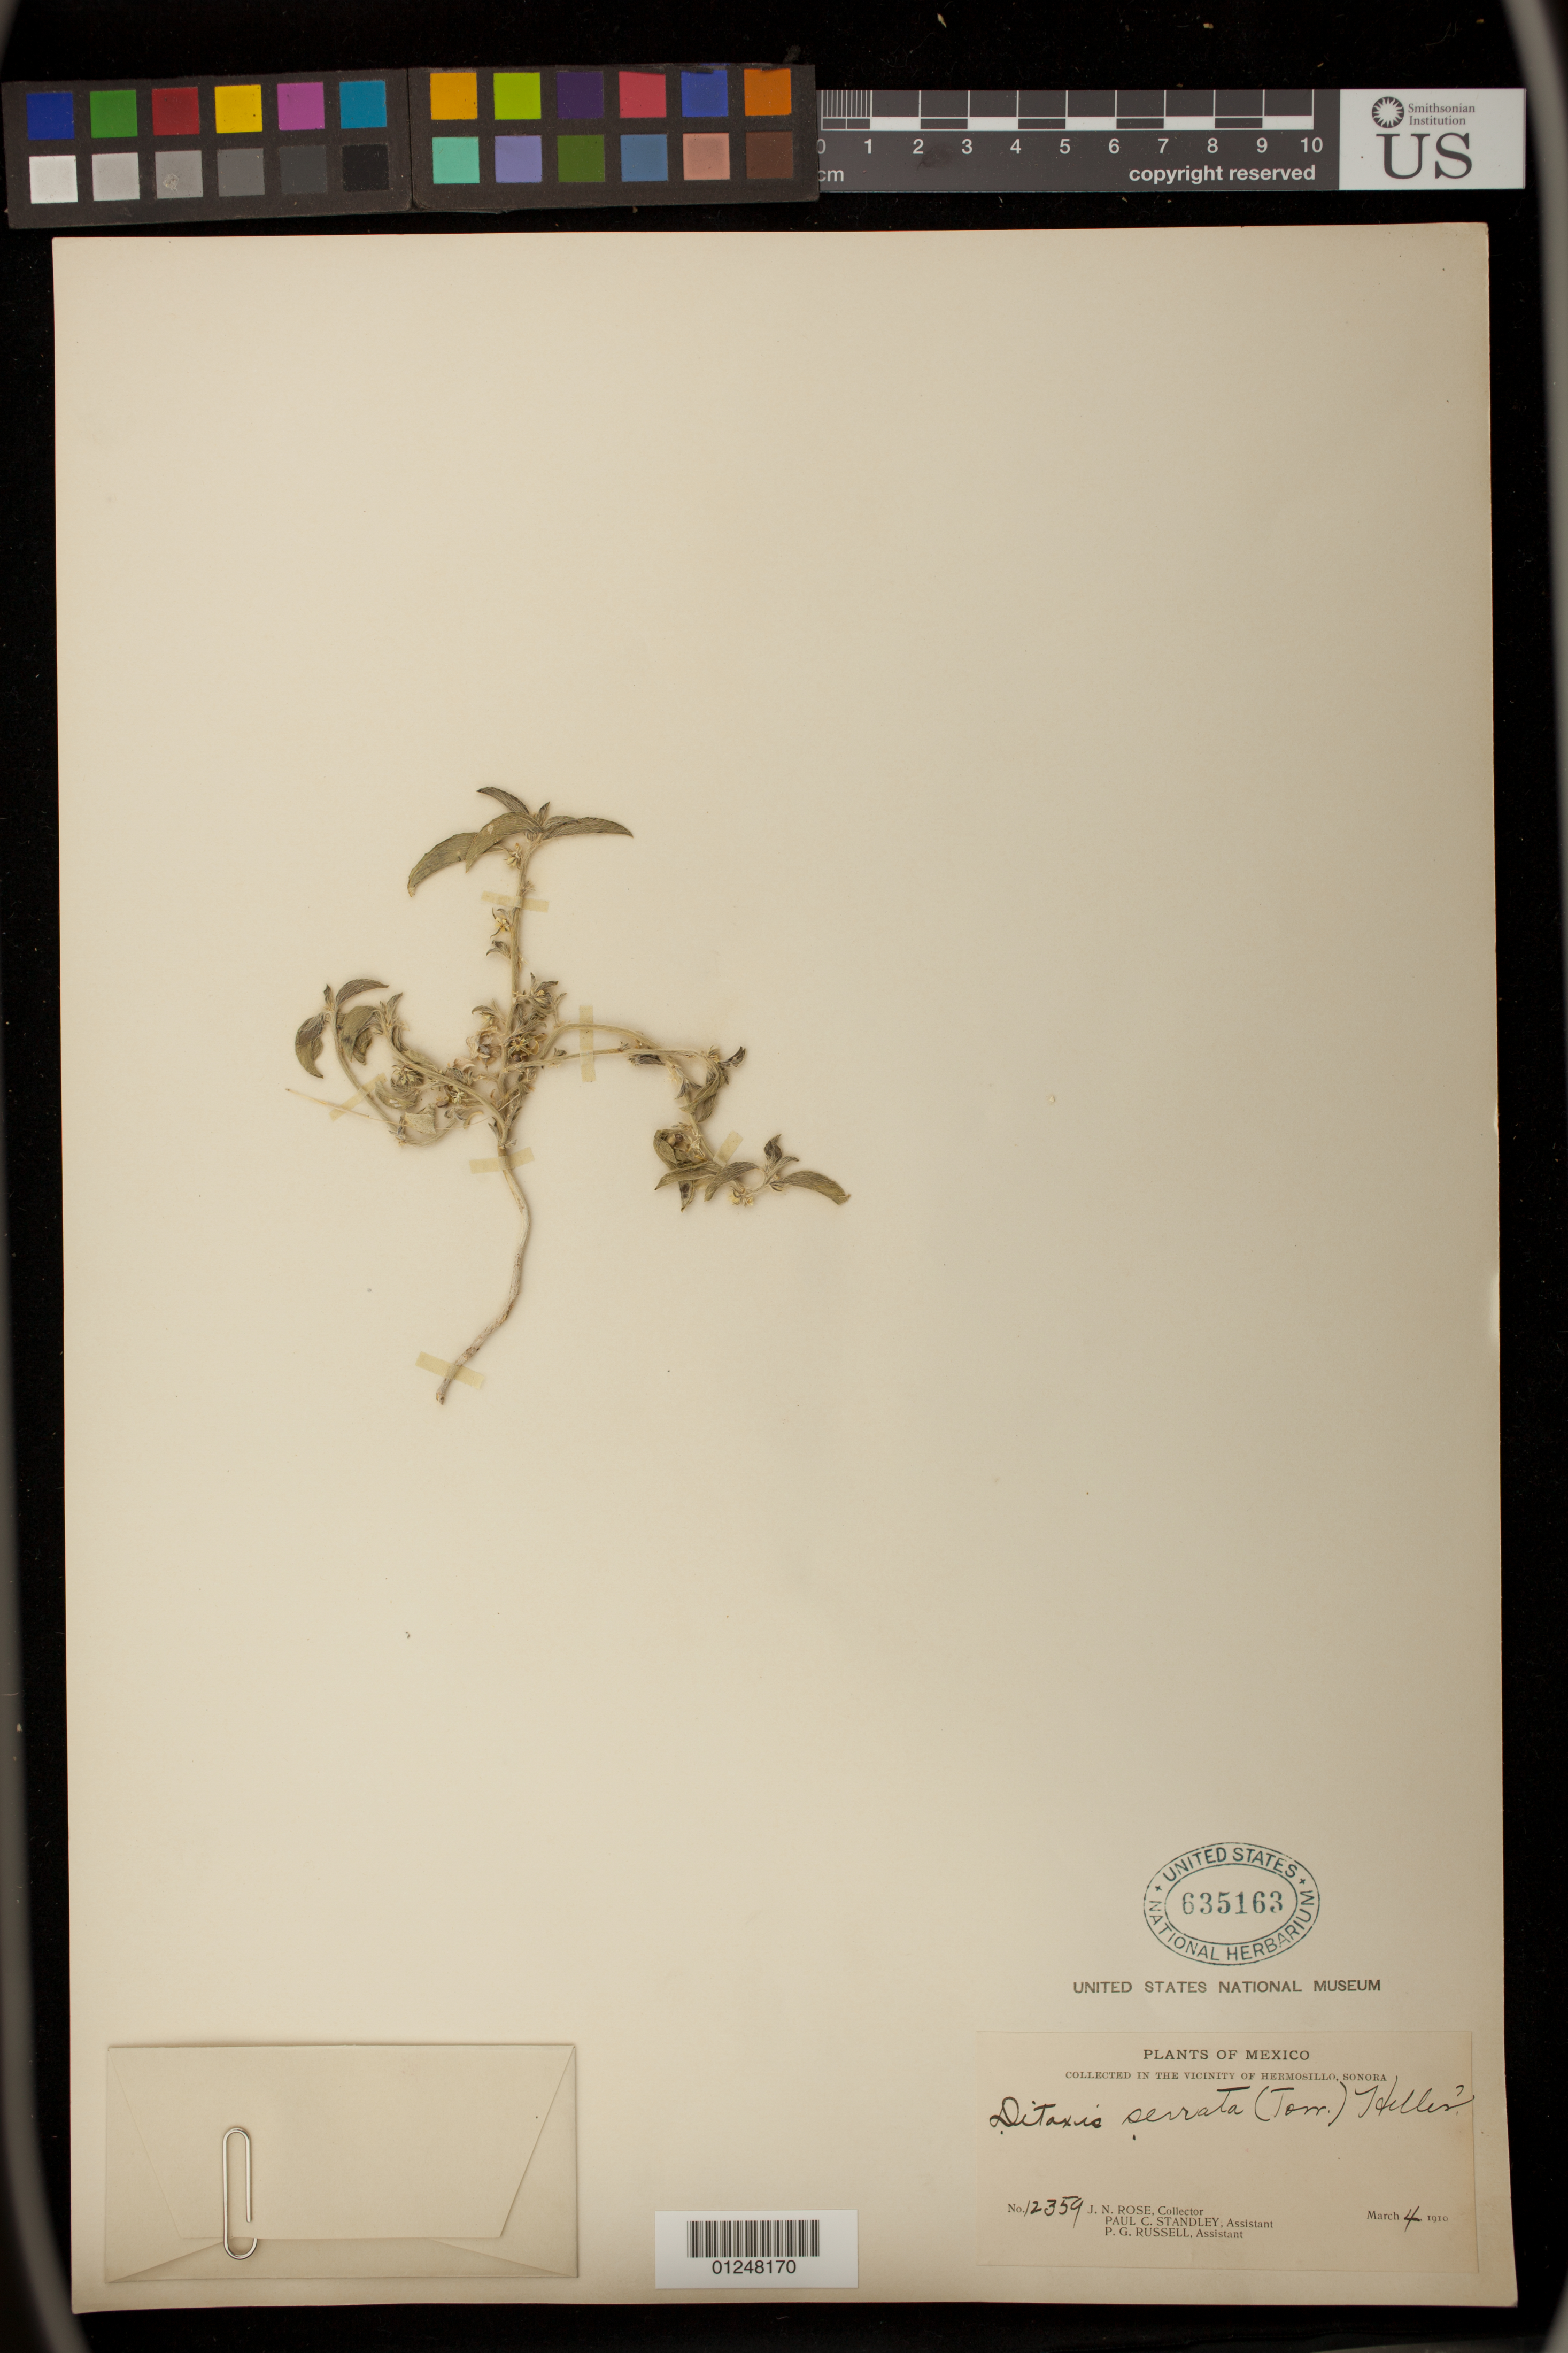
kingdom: Plantae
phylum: Tracheophyta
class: Magnoliopsida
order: Malpighiales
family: Euphorbiaceae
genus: Argythamnia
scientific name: Argythamnia serrata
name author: (Torr.) Müll. Arg.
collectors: J. N. Rose, P. C. Standley & P. G. Russell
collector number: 12359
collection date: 1910-03-04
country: Mexico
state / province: Sonora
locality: the vicinity of Hermosillo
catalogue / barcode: US 635163